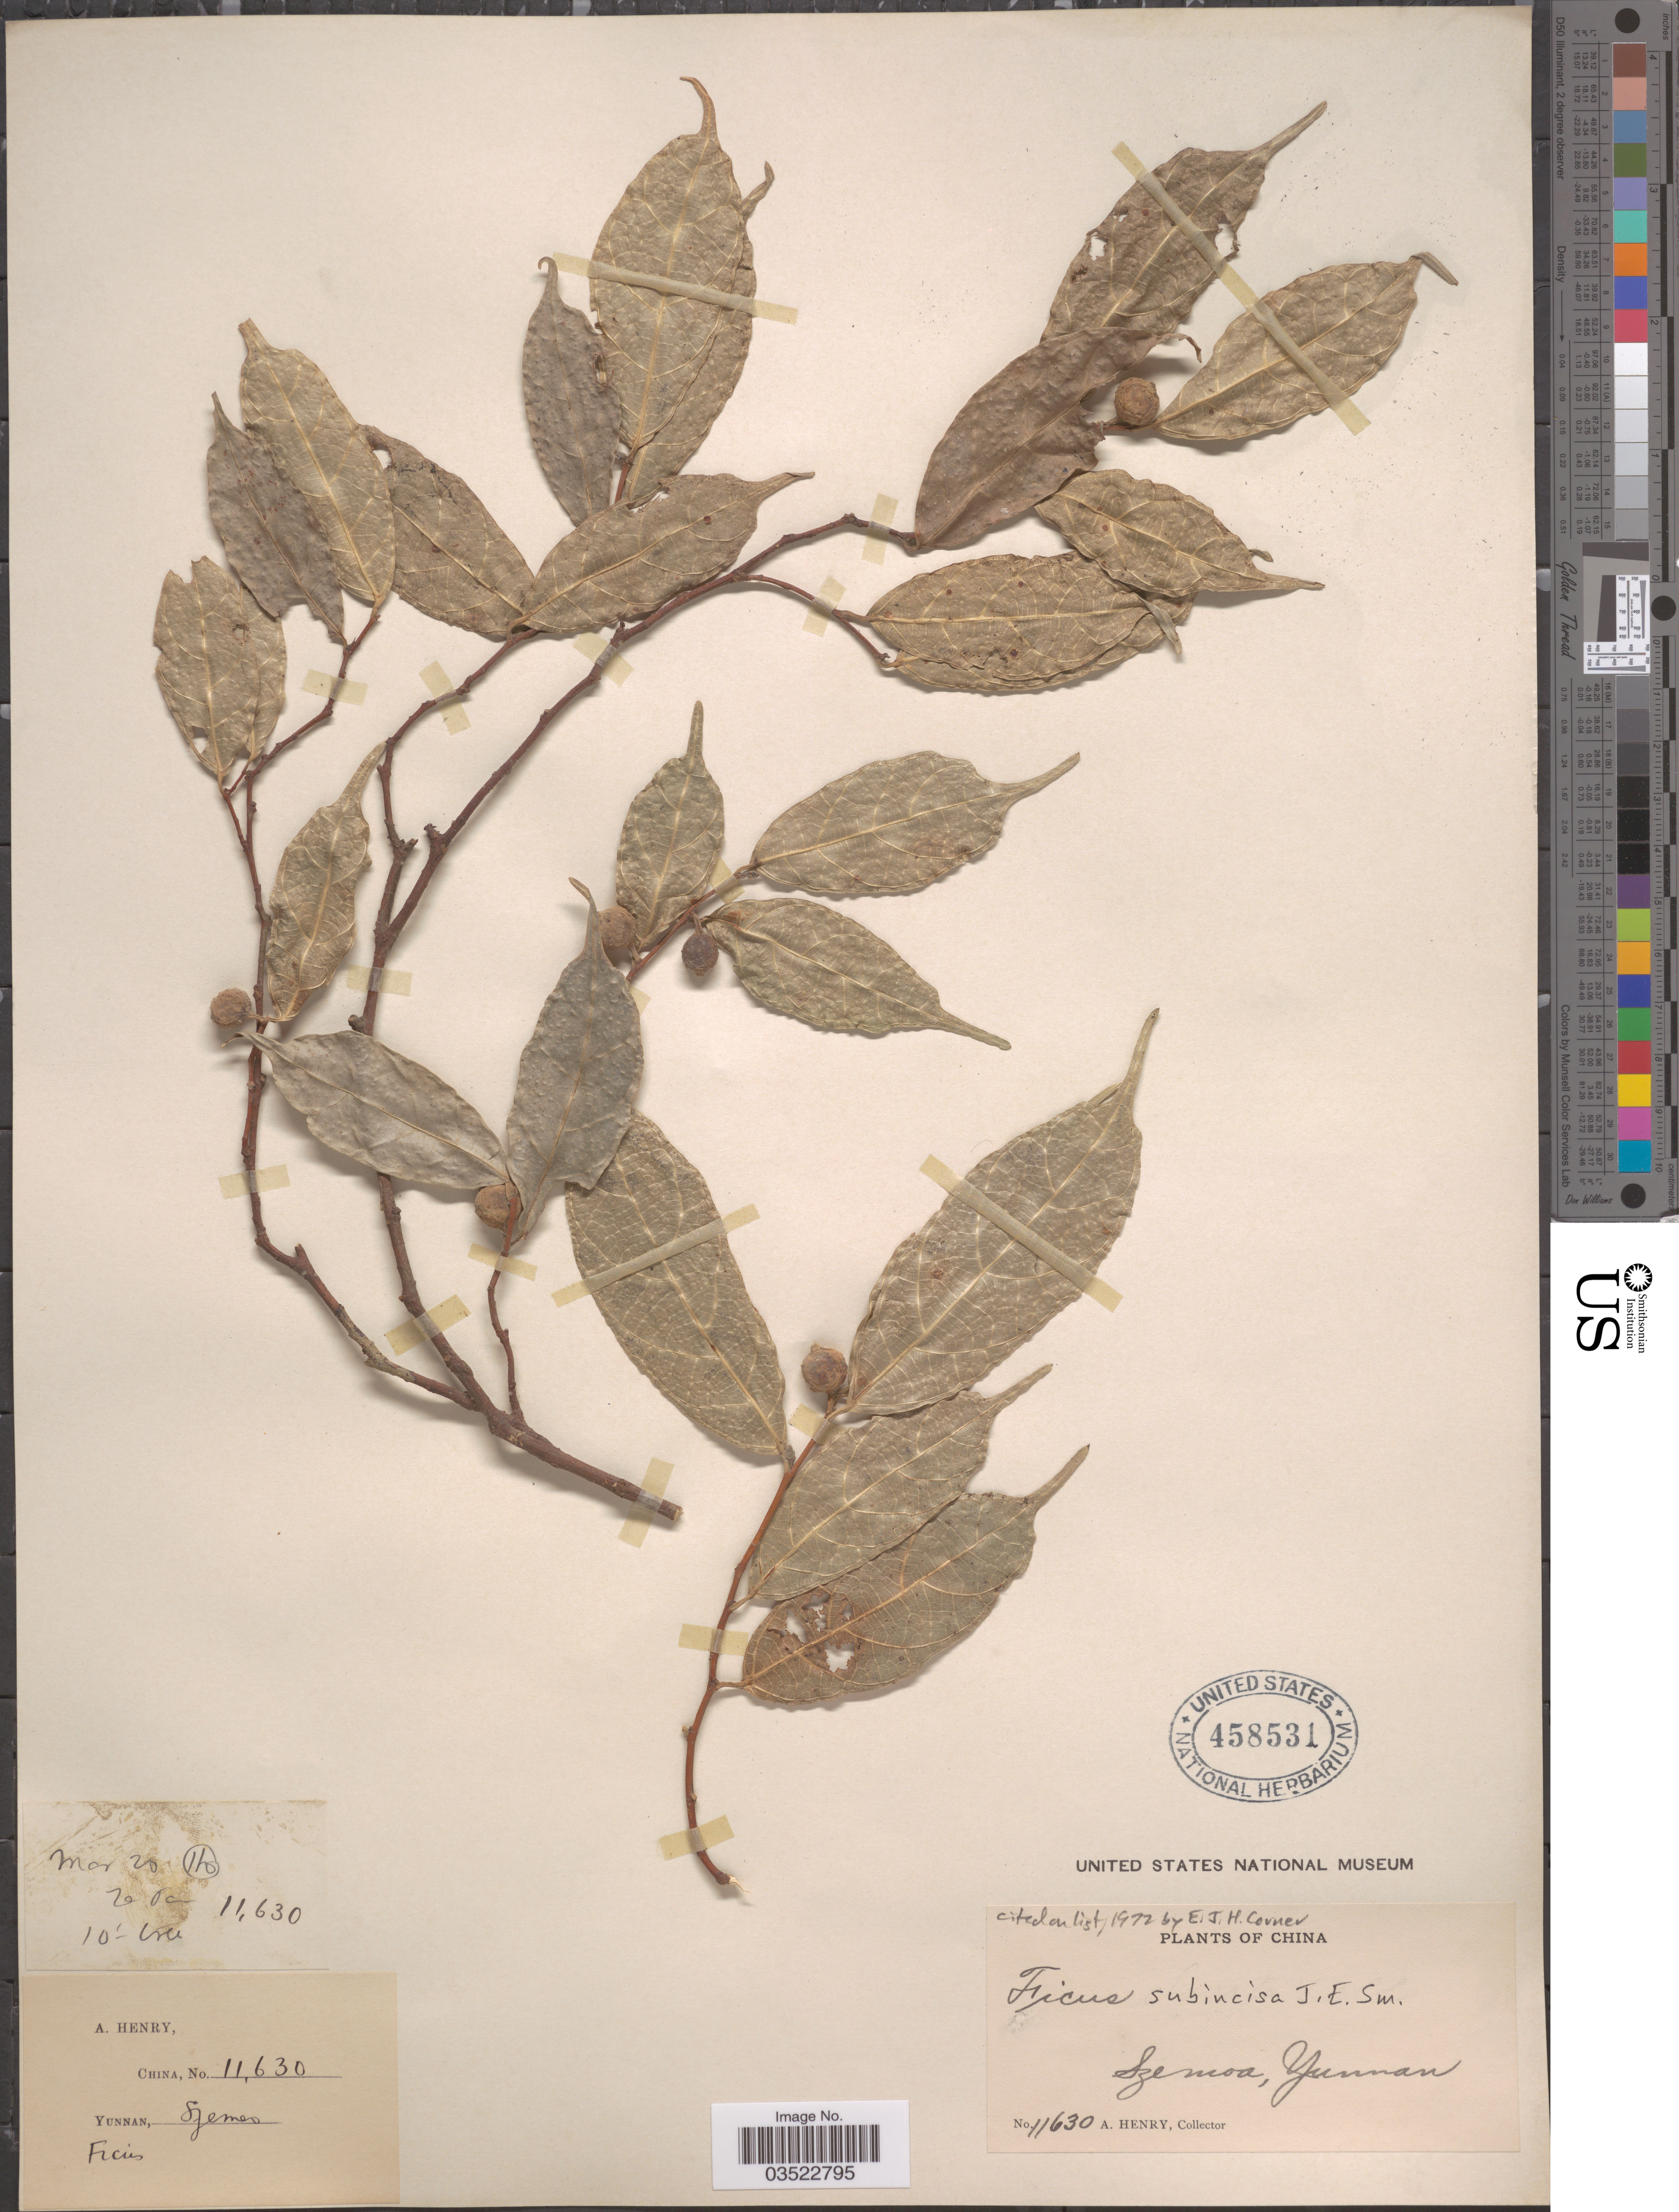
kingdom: Plantae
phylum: Tracheophyta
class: Magnoliopsida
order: Rosales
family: Moraceae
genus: Ficus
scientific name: Ficus subincisa var. subincisa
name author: Buch.-Ham. ex Sm.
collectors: A. Henry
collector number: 11630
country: China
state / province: Yunnan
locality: Szemoa.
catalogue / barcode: US 458531